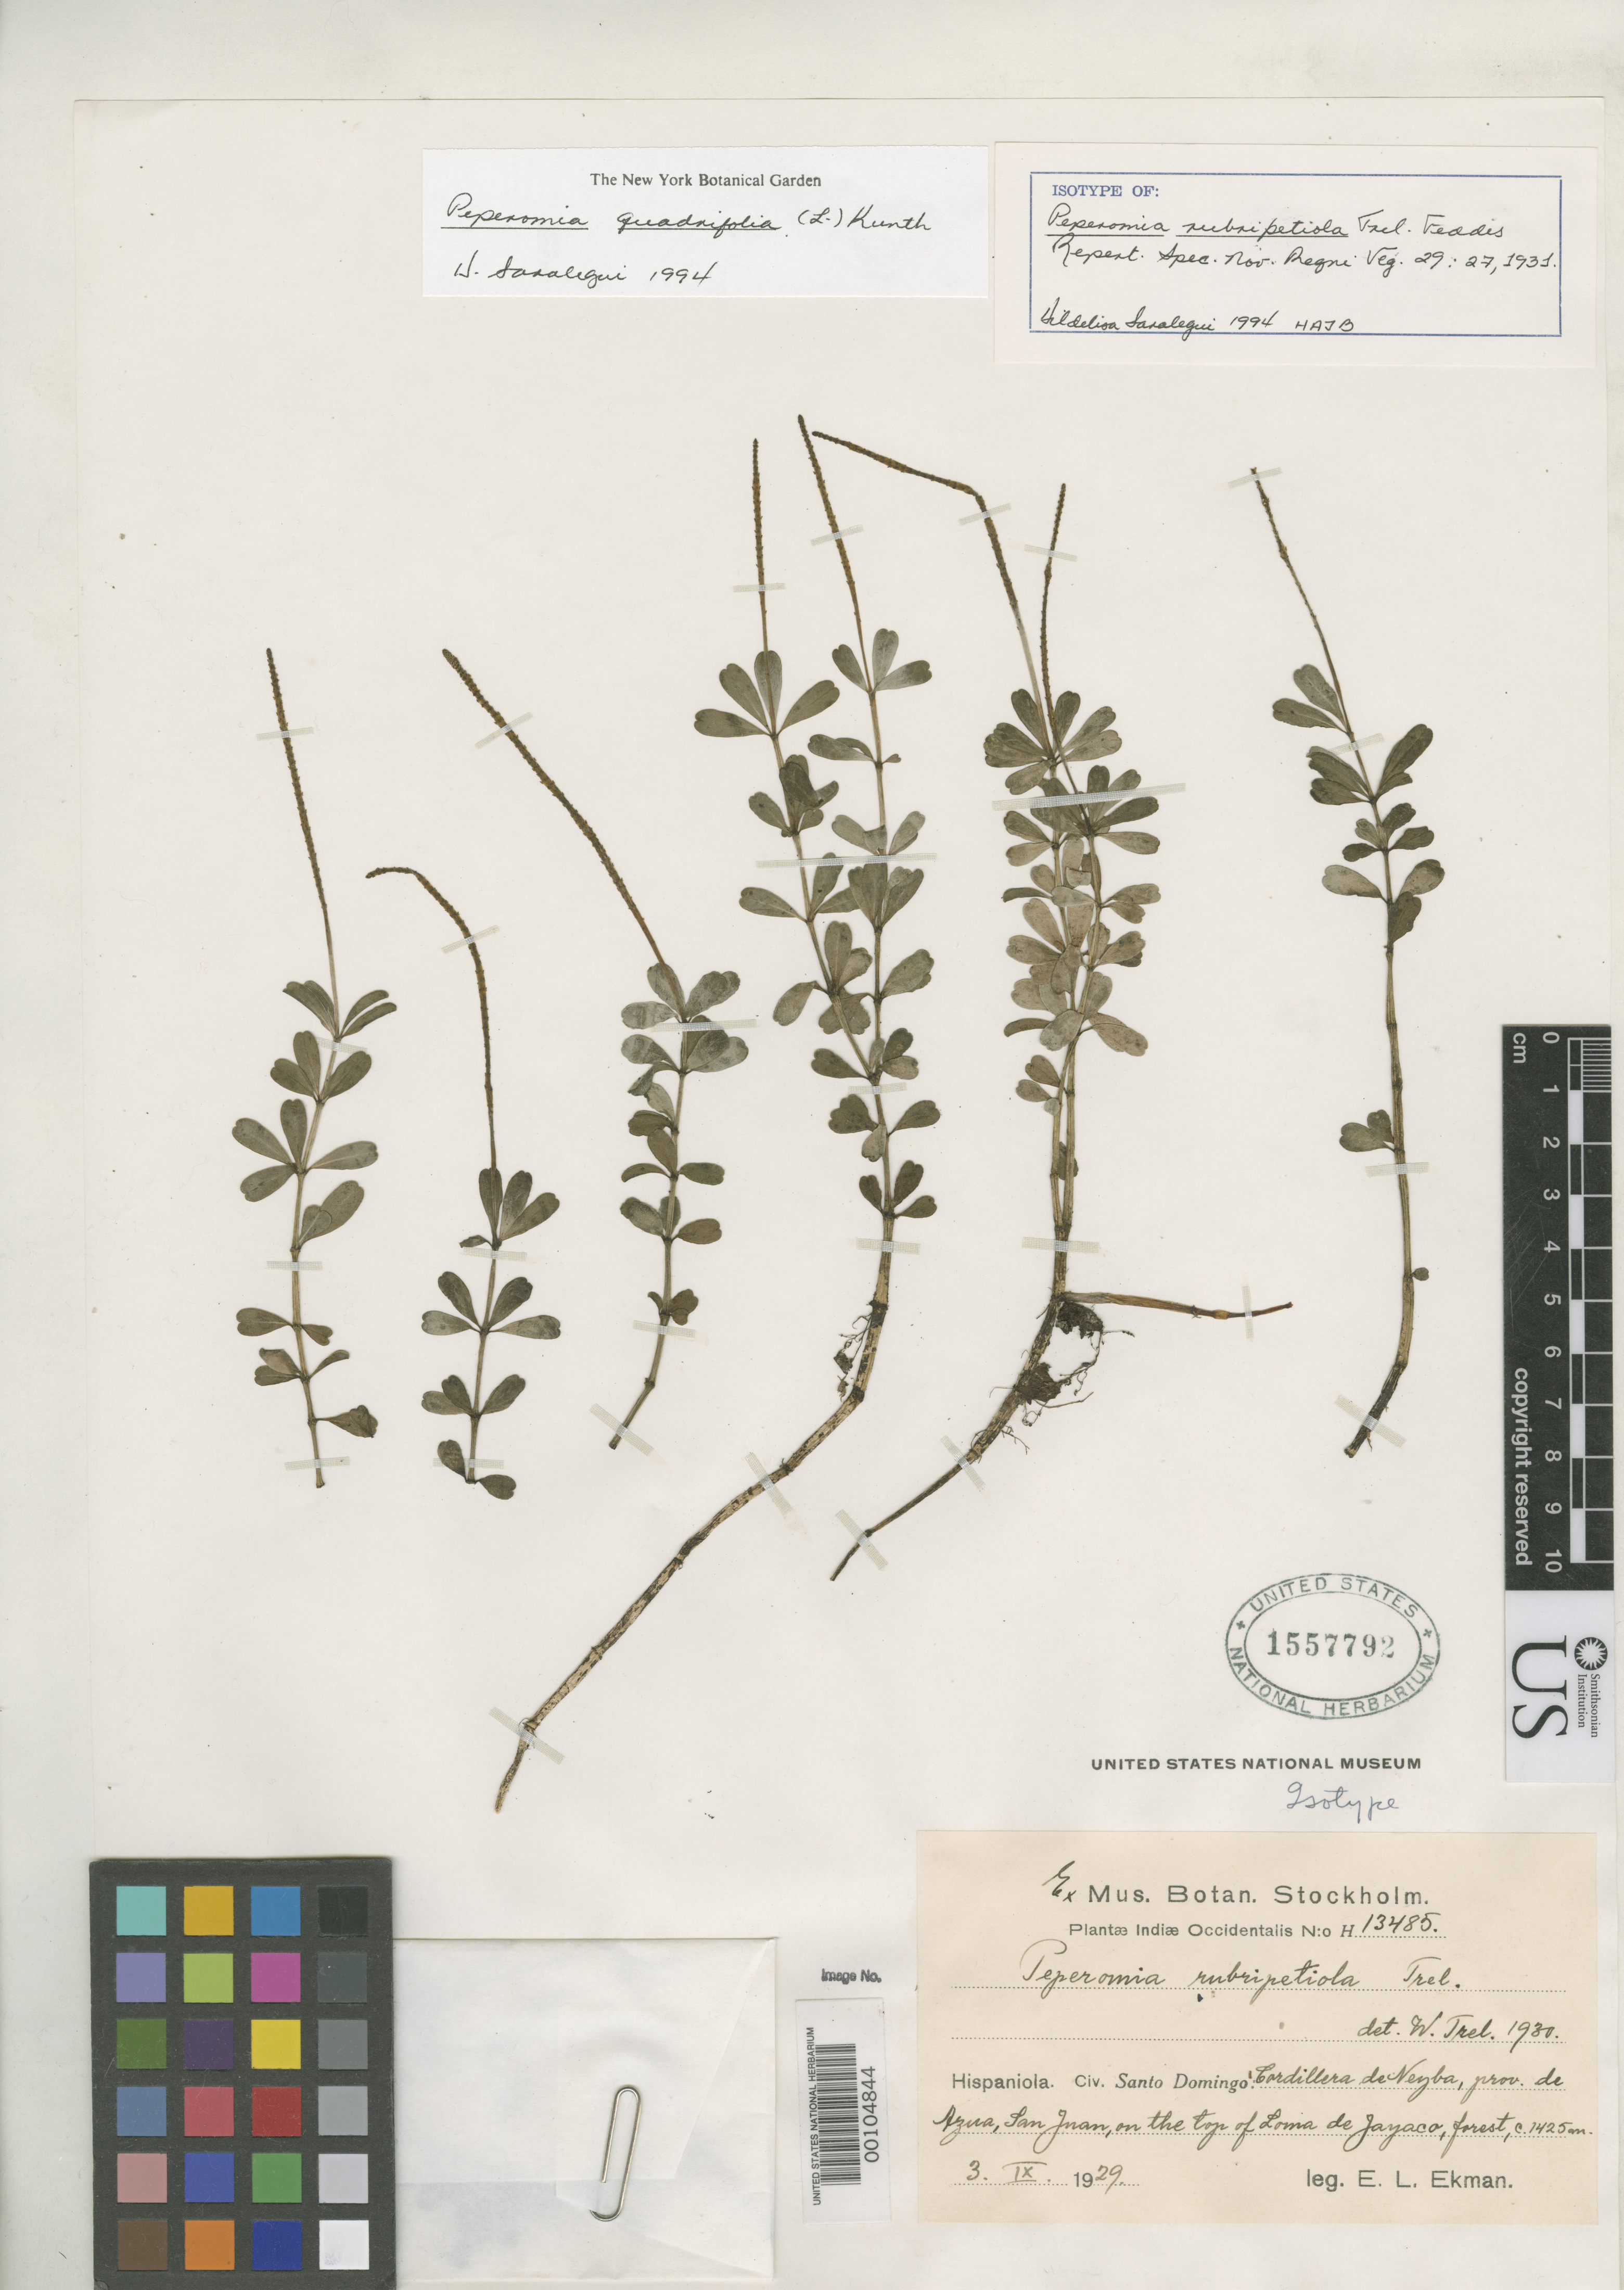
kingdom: Plantae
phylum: Tracheophyta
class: Magnoliopsida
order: Piperales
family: Piperaceae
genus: Peperomia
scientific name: Peperomia rubripetiola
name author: Trel.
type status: Isotype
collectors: E. L. Ekman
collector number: H 13485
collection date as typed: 03 Sep 1929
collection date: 1929-09-03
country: Dominican Republic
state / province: Azua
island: Hispaniola Island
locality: San Juan, top of Loma de Jayaco, cordillera de Neyba.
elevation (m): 1425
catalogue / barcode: US 1557792